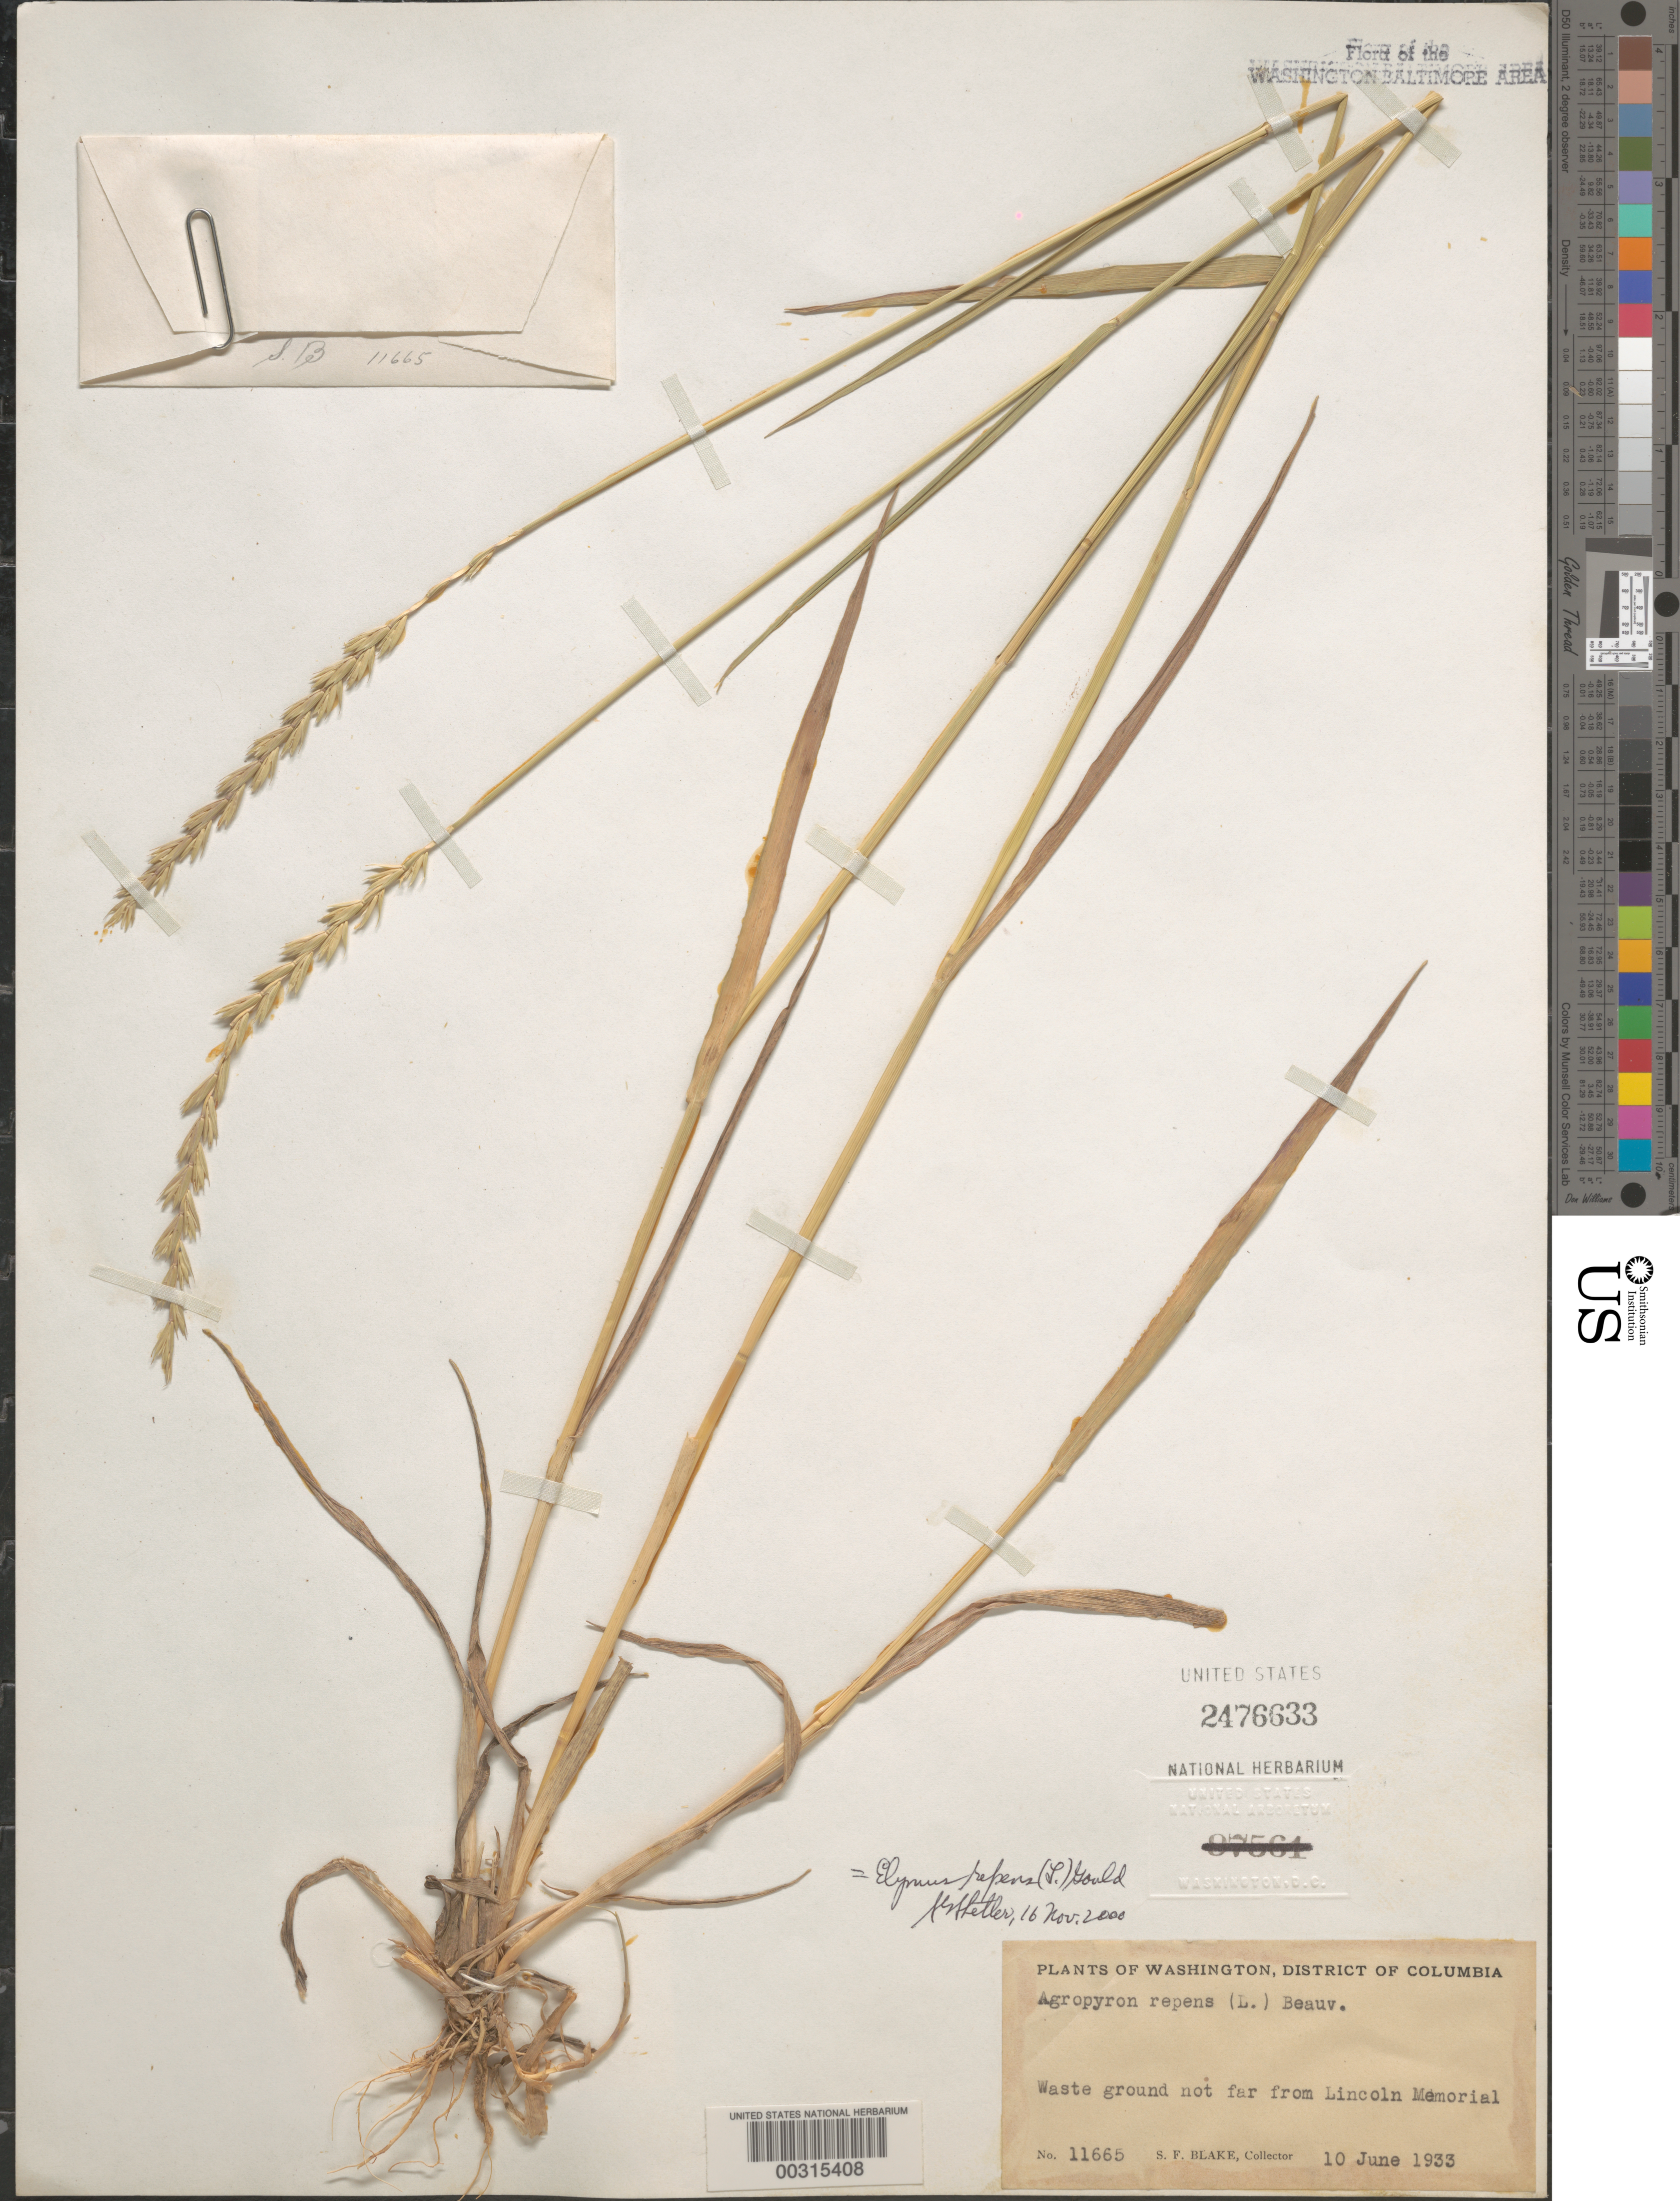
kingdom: Plantae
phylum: Tracheophyta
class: Liliopsida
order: Poales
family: Poaceae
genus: Elymus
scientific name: Elymus repens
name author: (L.) Gould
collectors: S. Blake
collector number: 11665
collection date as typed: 10 Jun 1933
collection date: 1933-06-10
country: United States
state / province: District of Columbia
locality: Lincoln Memorial area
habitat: Waste ground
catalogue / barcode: US 2476633